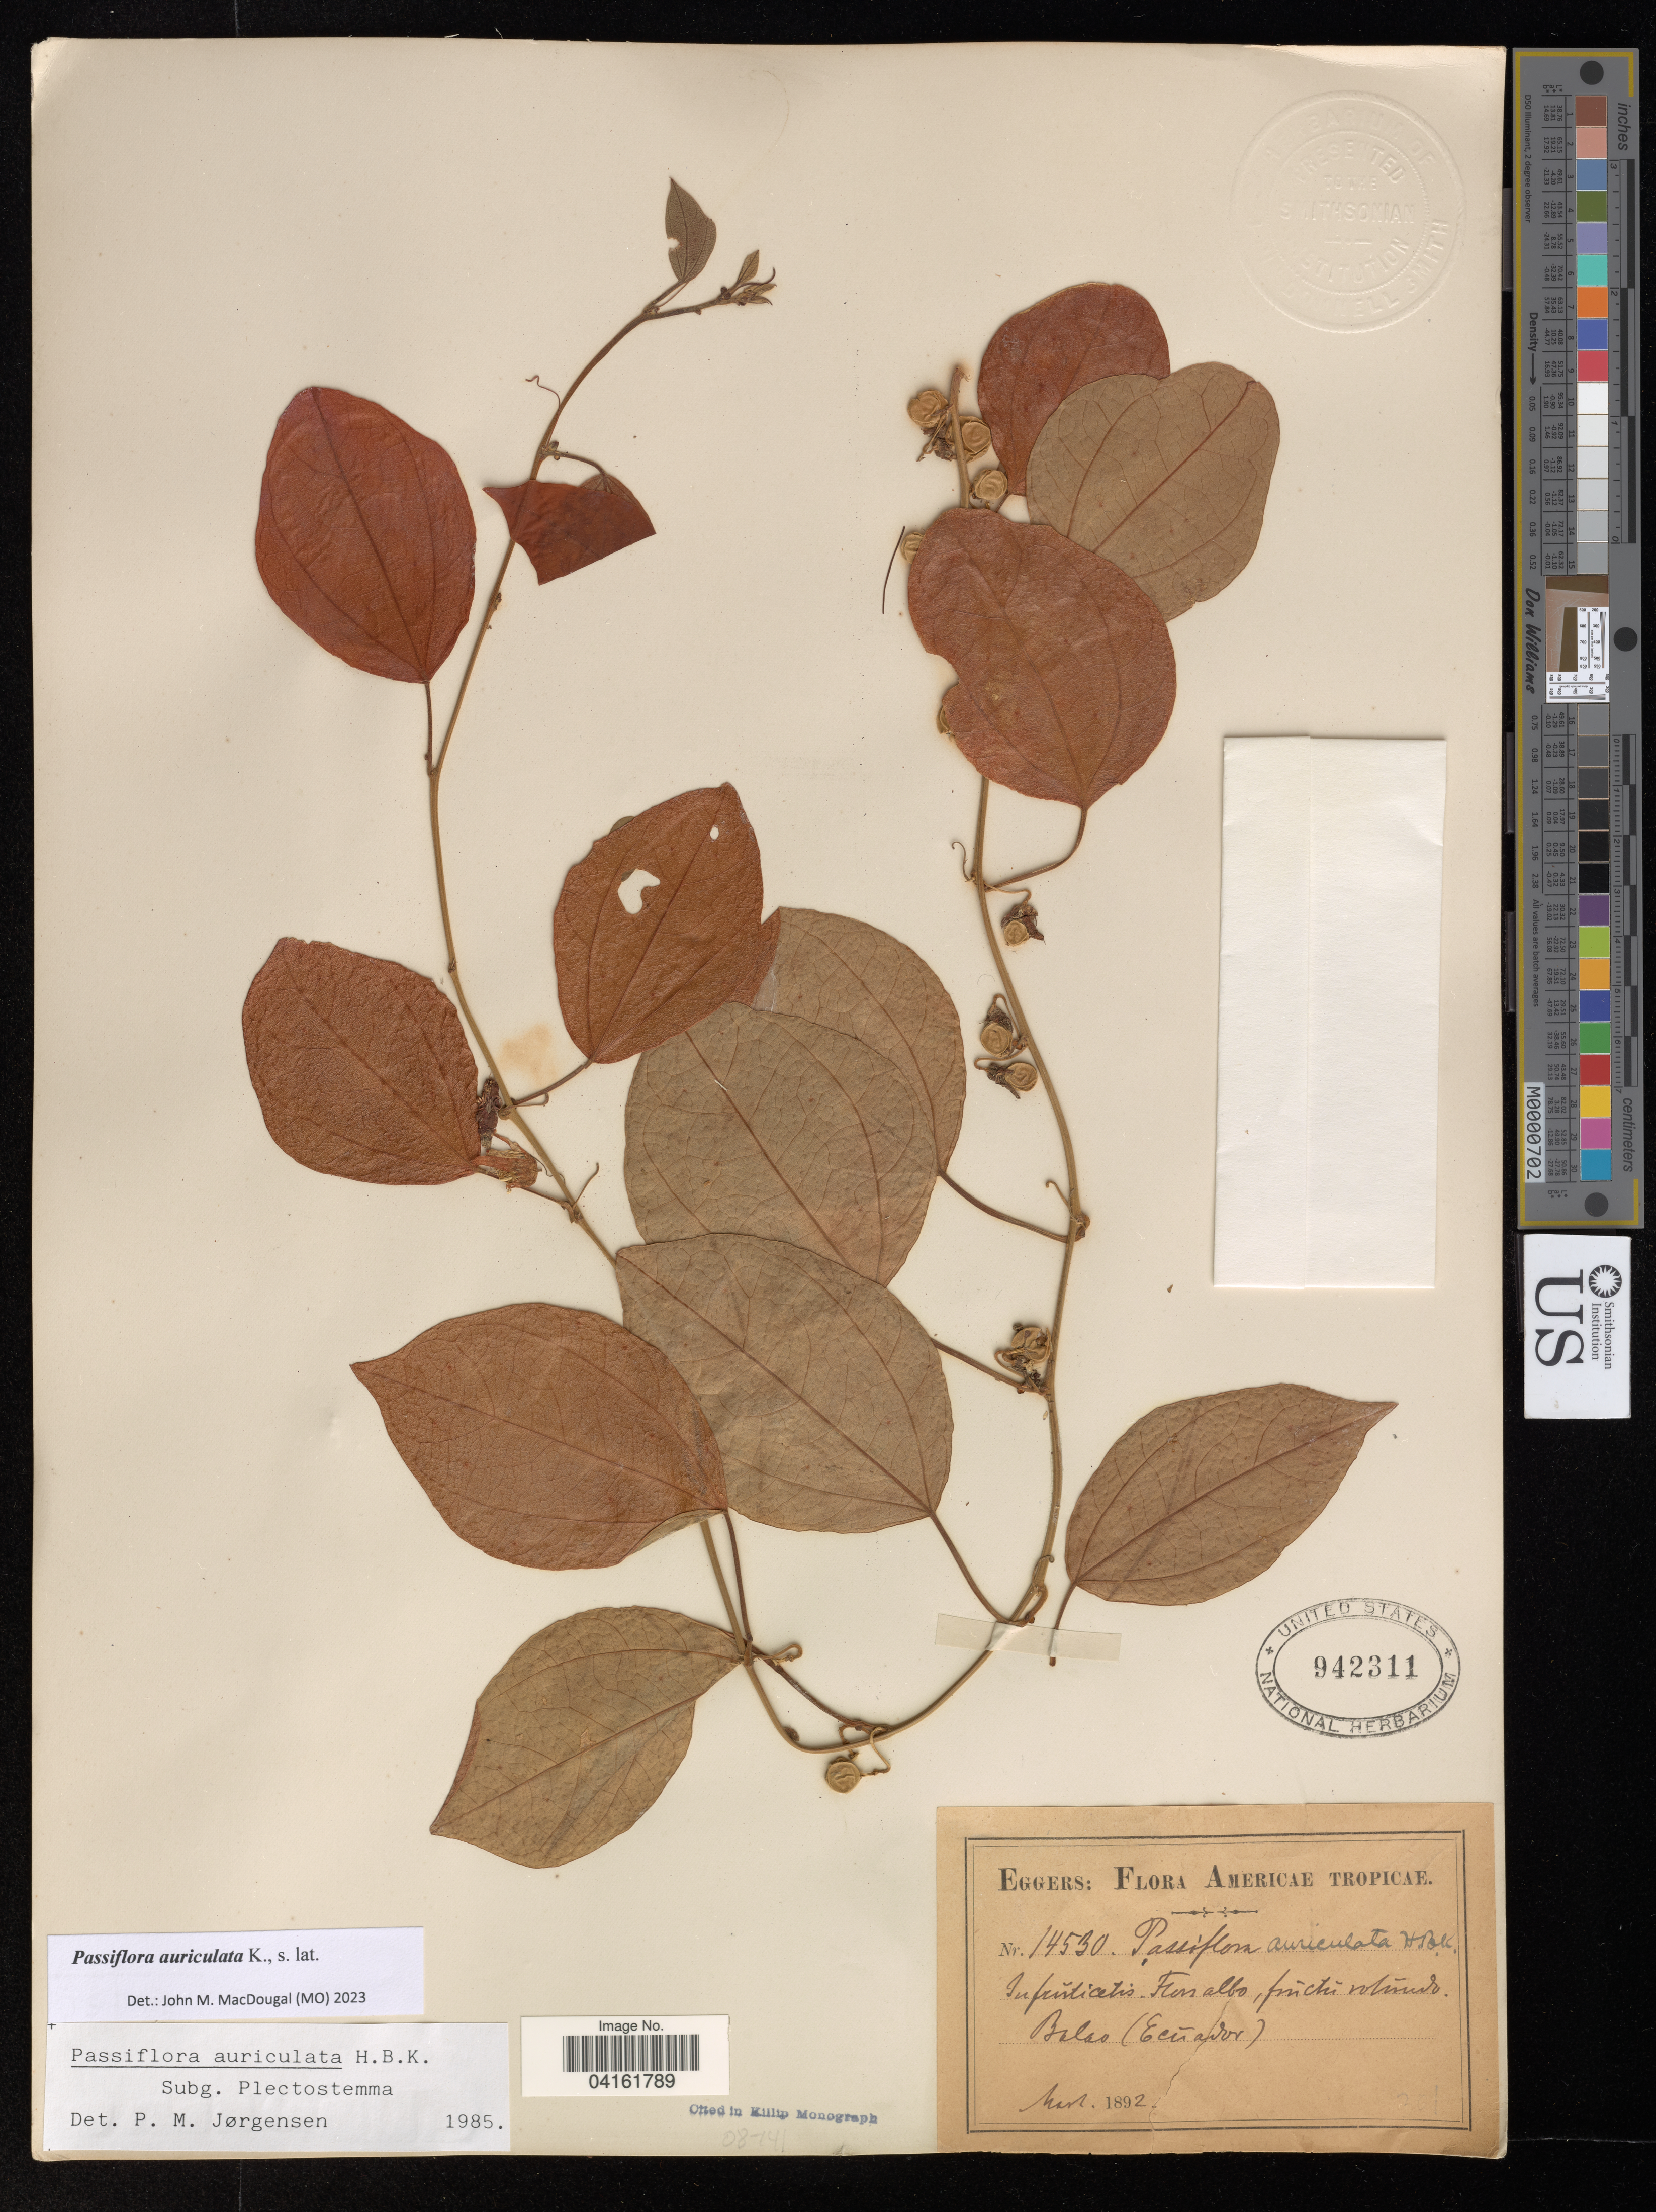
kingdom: Plantae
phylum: Tracheophyta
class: Magnoliopsida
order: Malpighiales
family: Passifloraceae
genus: Passiflora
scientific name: Passiflora auriculata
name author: Kunth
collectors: -. Eggers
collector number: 14530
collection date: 1892-11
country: Ecuador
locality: Tropicae. Balao.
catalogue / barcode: US 942311